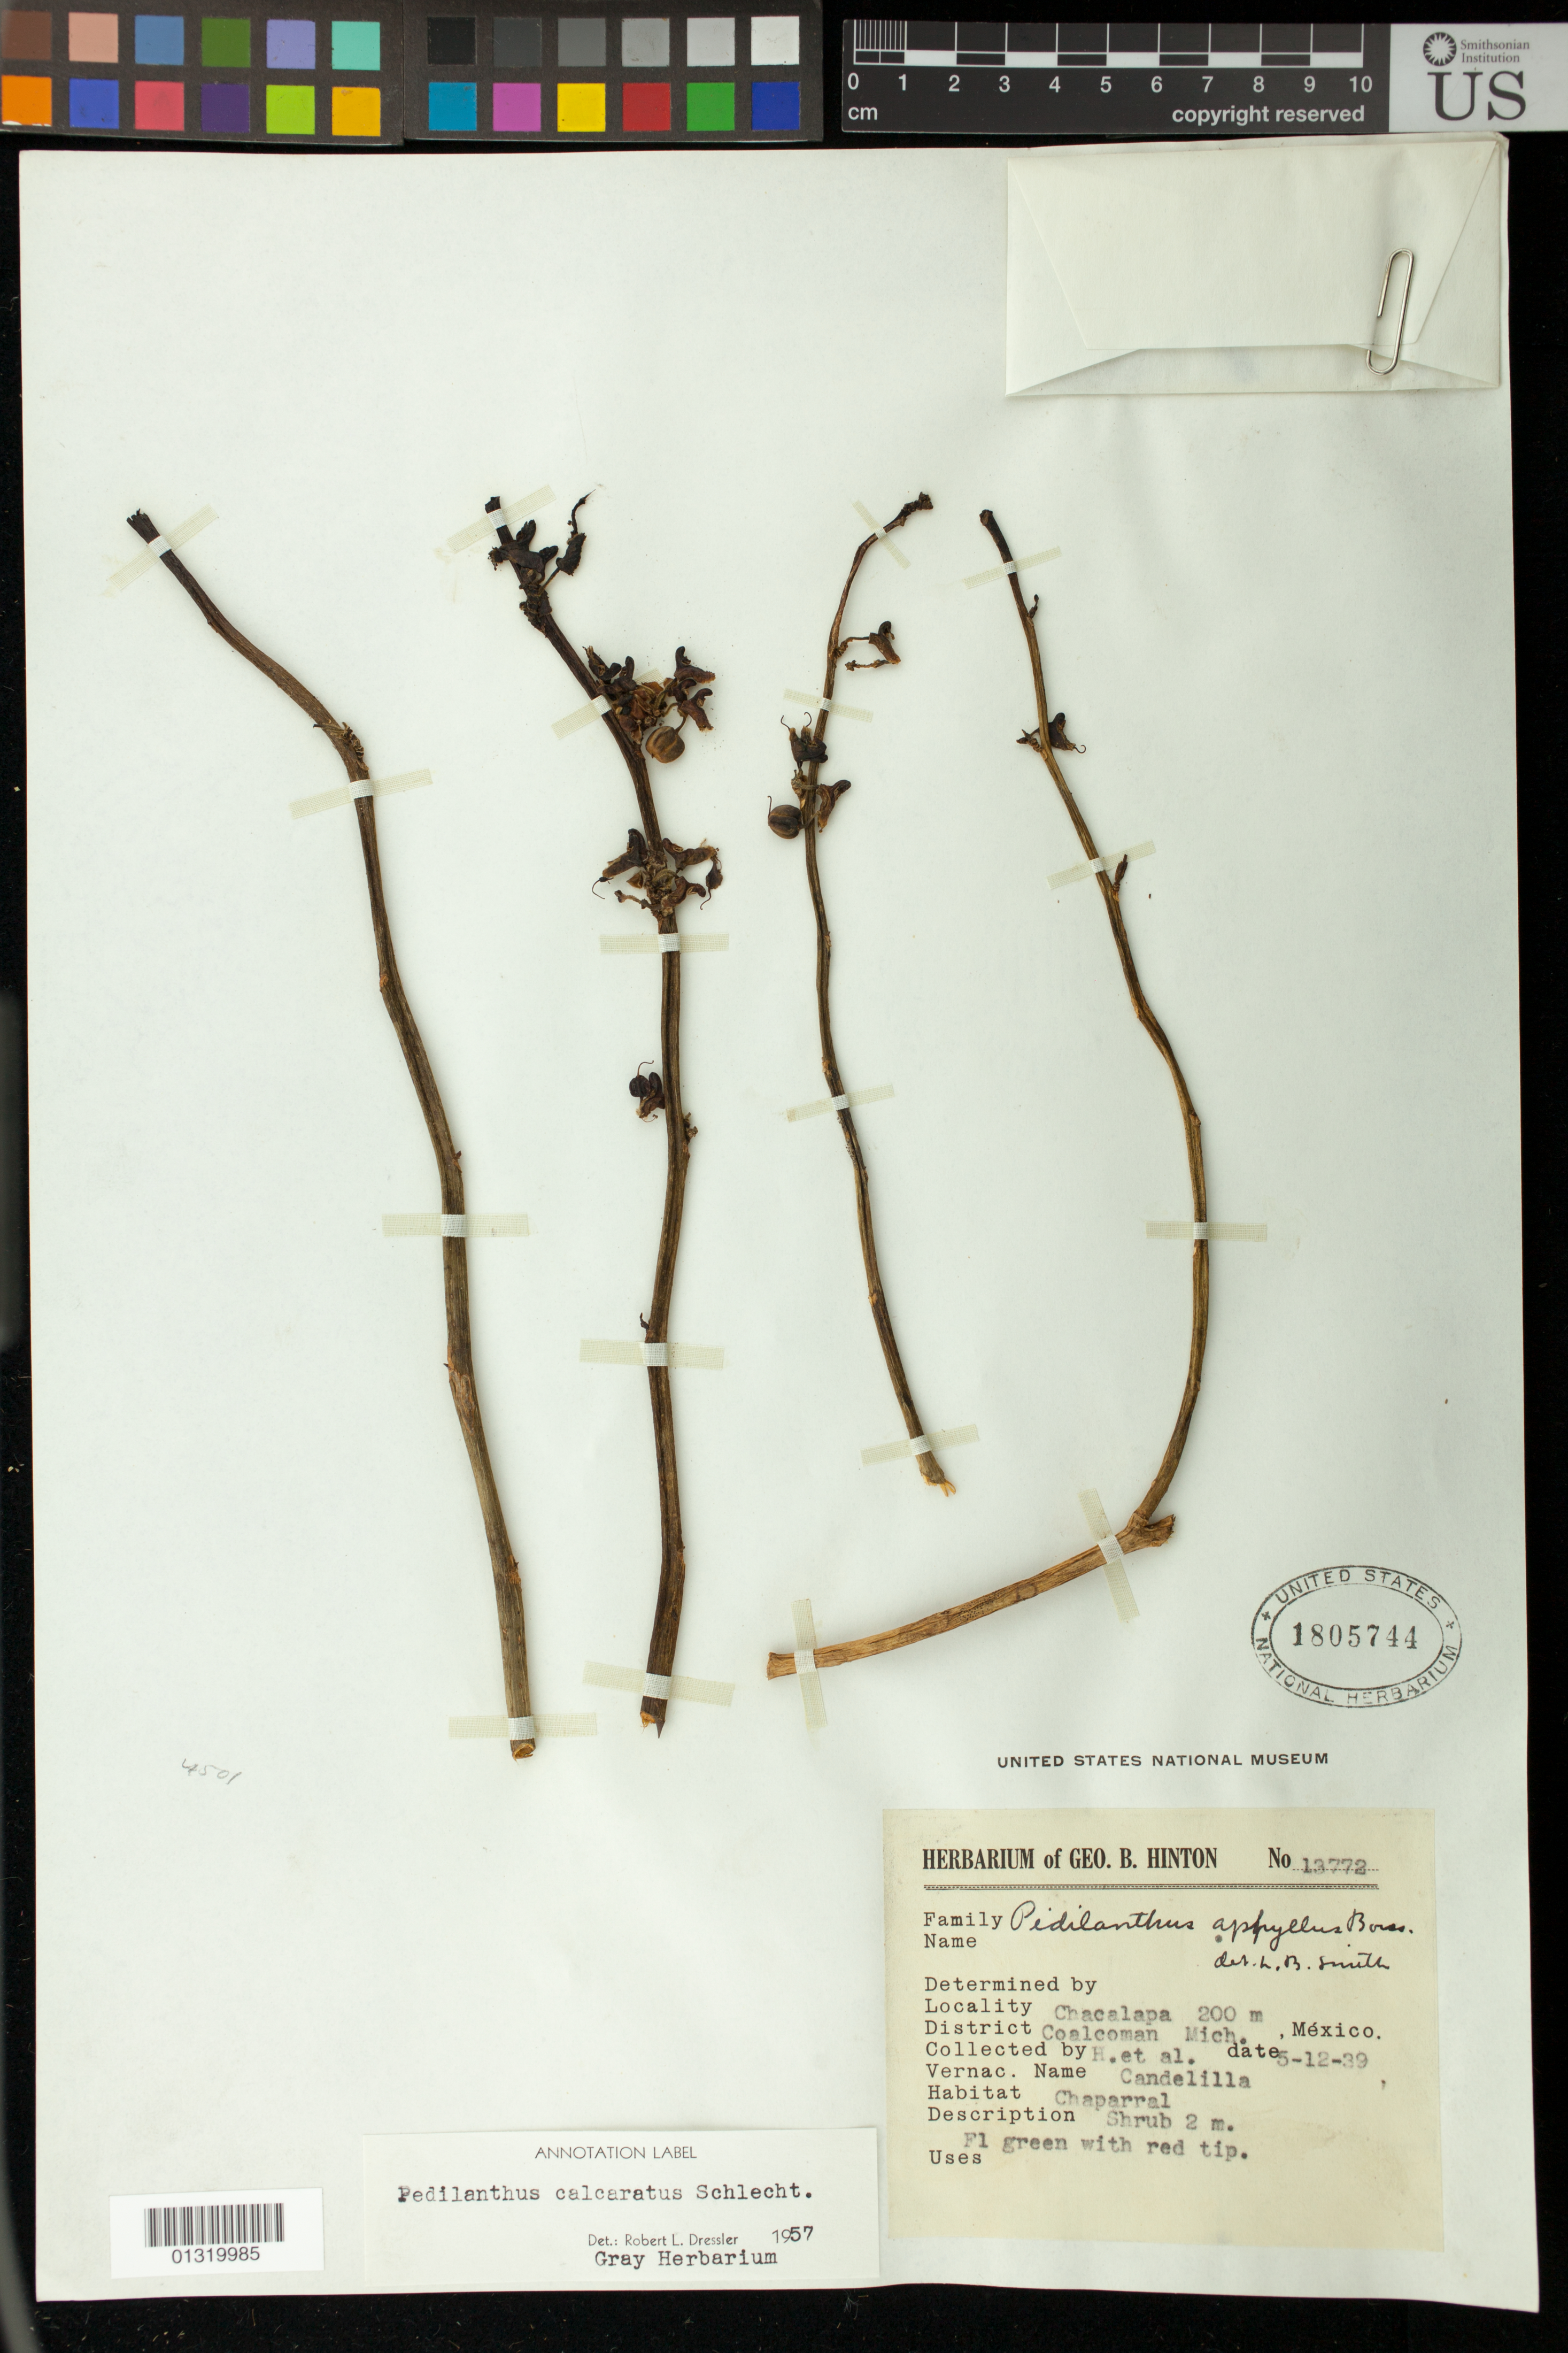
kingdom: Plantae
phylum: Tracheophyta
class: Magnoliopsida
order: Malpighiales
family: Euphorbiaceae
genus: Pedilanthus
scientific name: Pedilanthus calcaratus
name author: Schltdl.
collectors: G. B. Hinton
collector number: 13772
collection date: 1939-12-05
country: Mexico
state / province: Michoacán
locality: Chacalapa; District Coalcoman Mich.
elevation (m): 200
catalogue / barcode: US 1805744